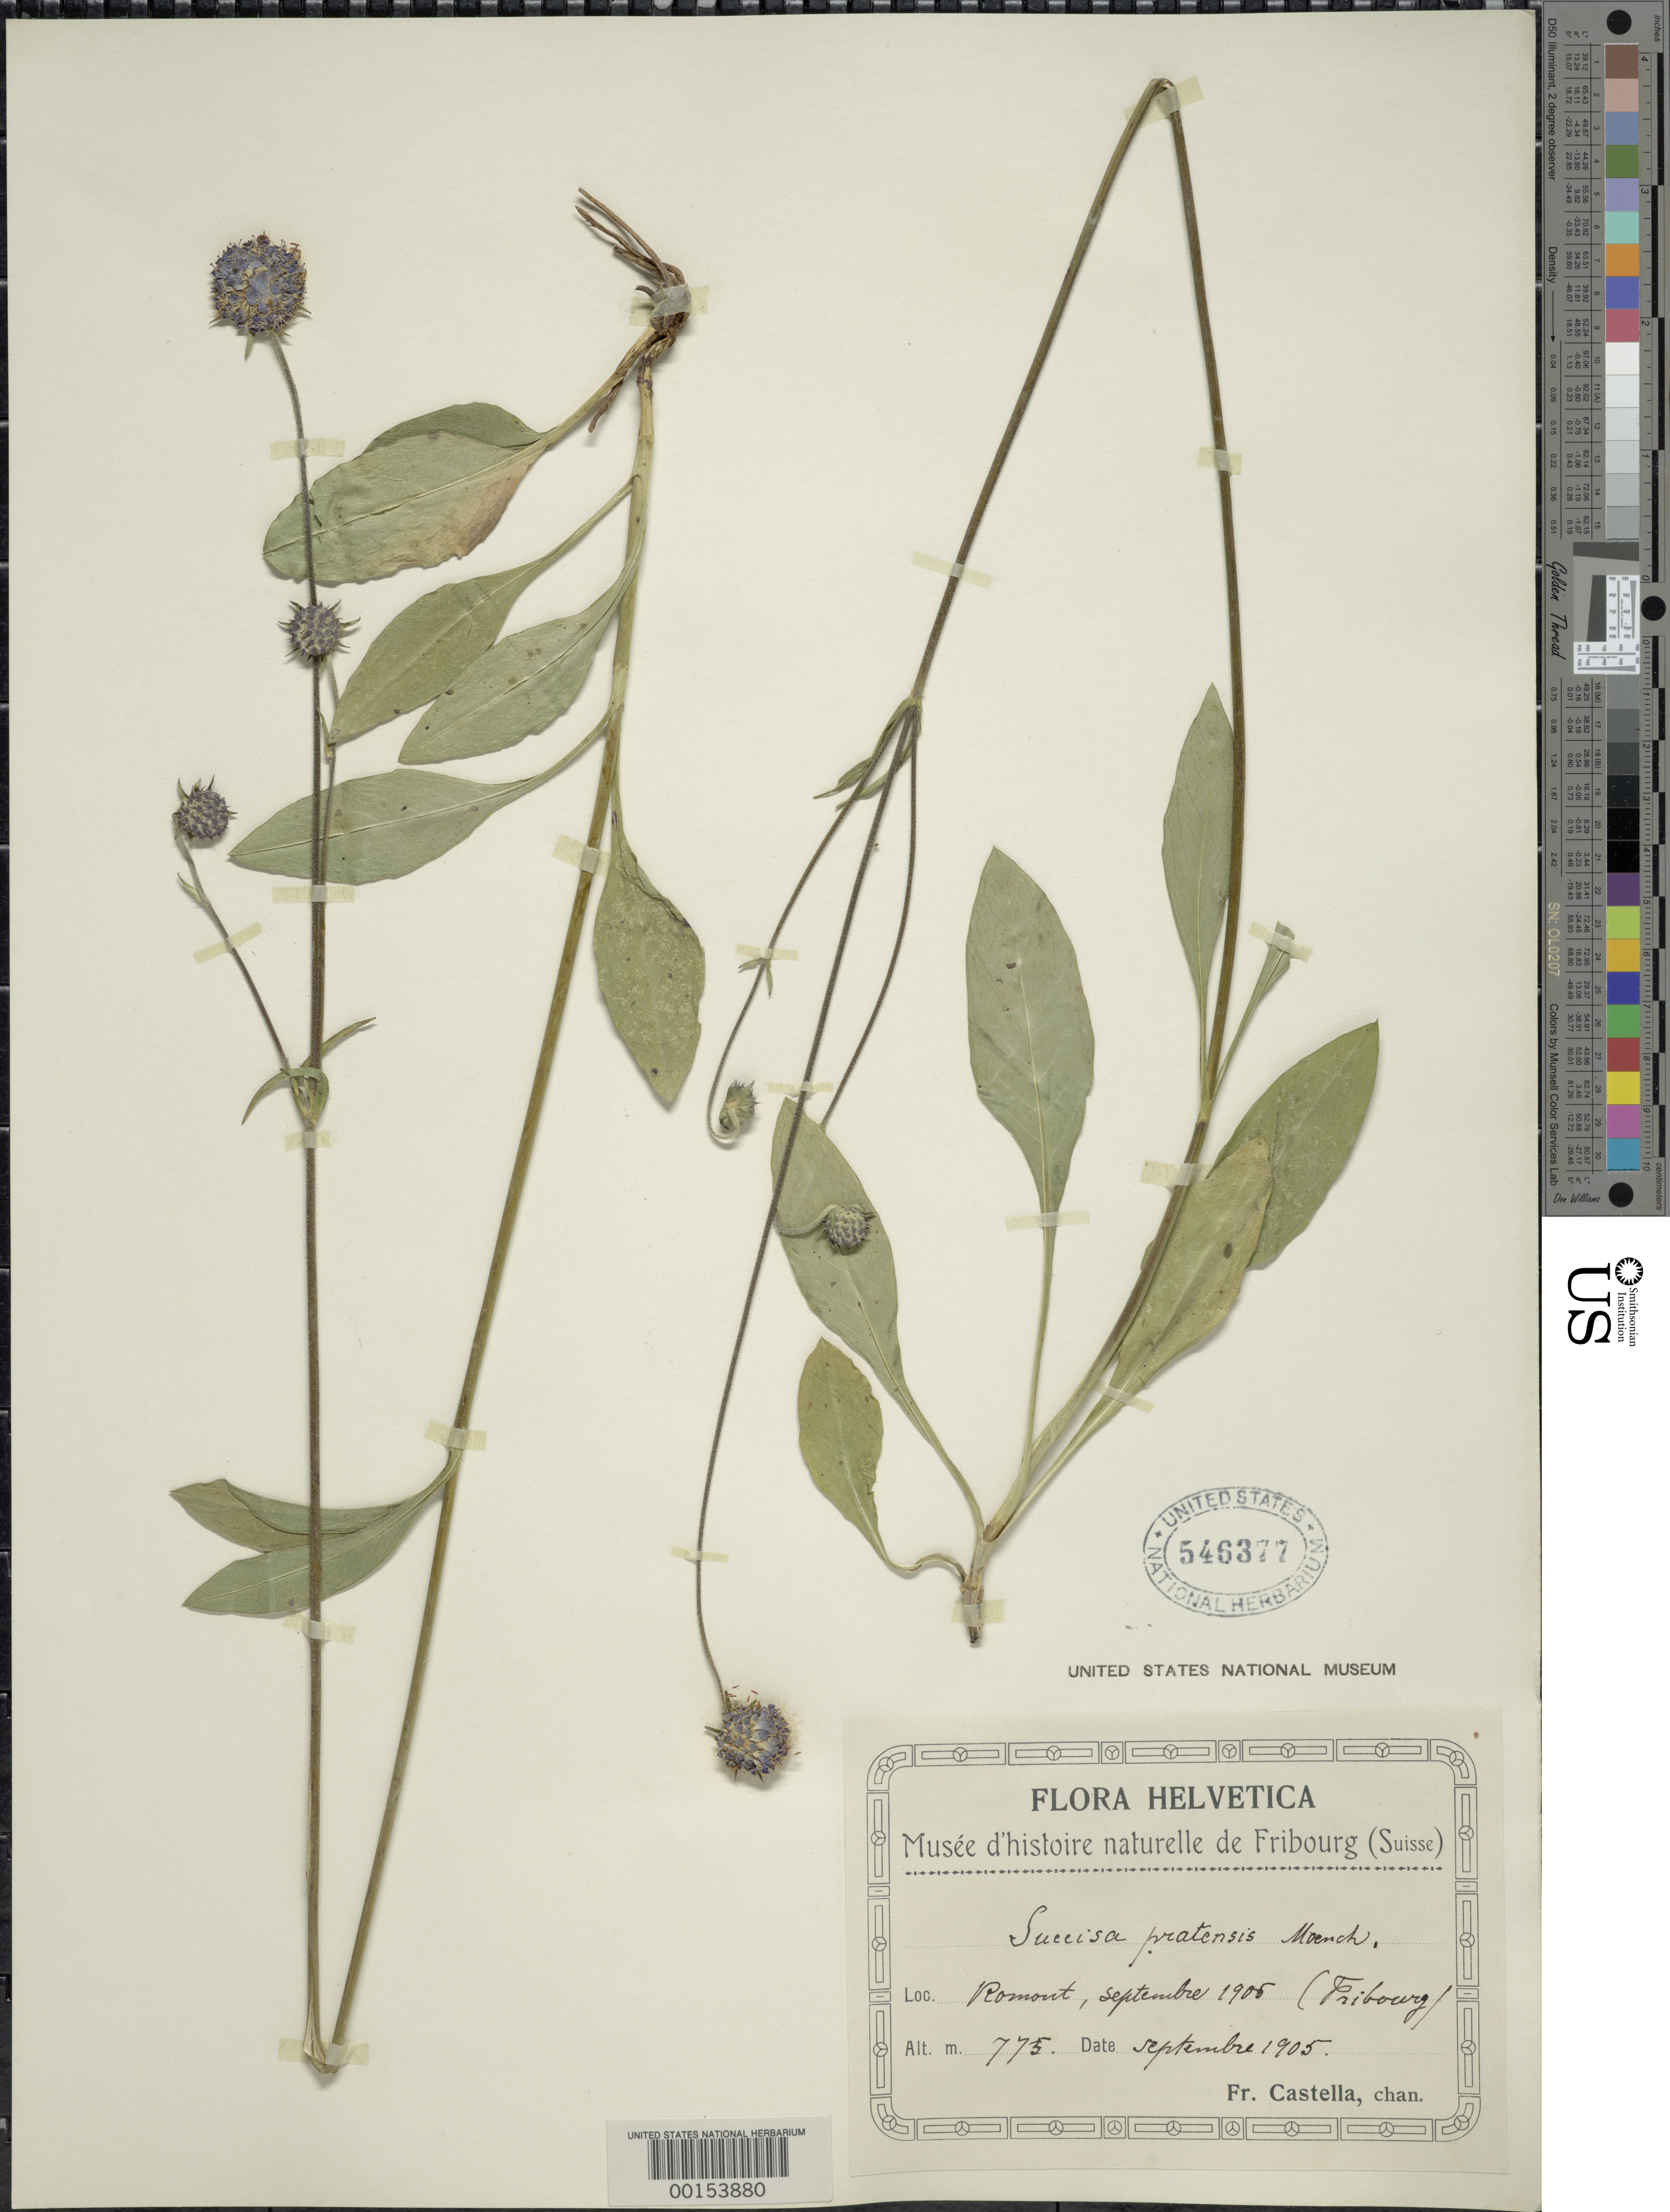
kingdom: Plantae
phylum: Tracheophyta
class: Magnoliopsida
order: Dipsacales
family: Caprifoliaceae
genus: Succisa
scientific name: Succisa pratensis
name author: Moench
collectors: B. Castella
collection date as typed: Sep 1905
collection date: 1905-09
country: Switzerland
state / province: Fribourg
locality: Fribourg, Romont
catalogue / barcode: US 546377